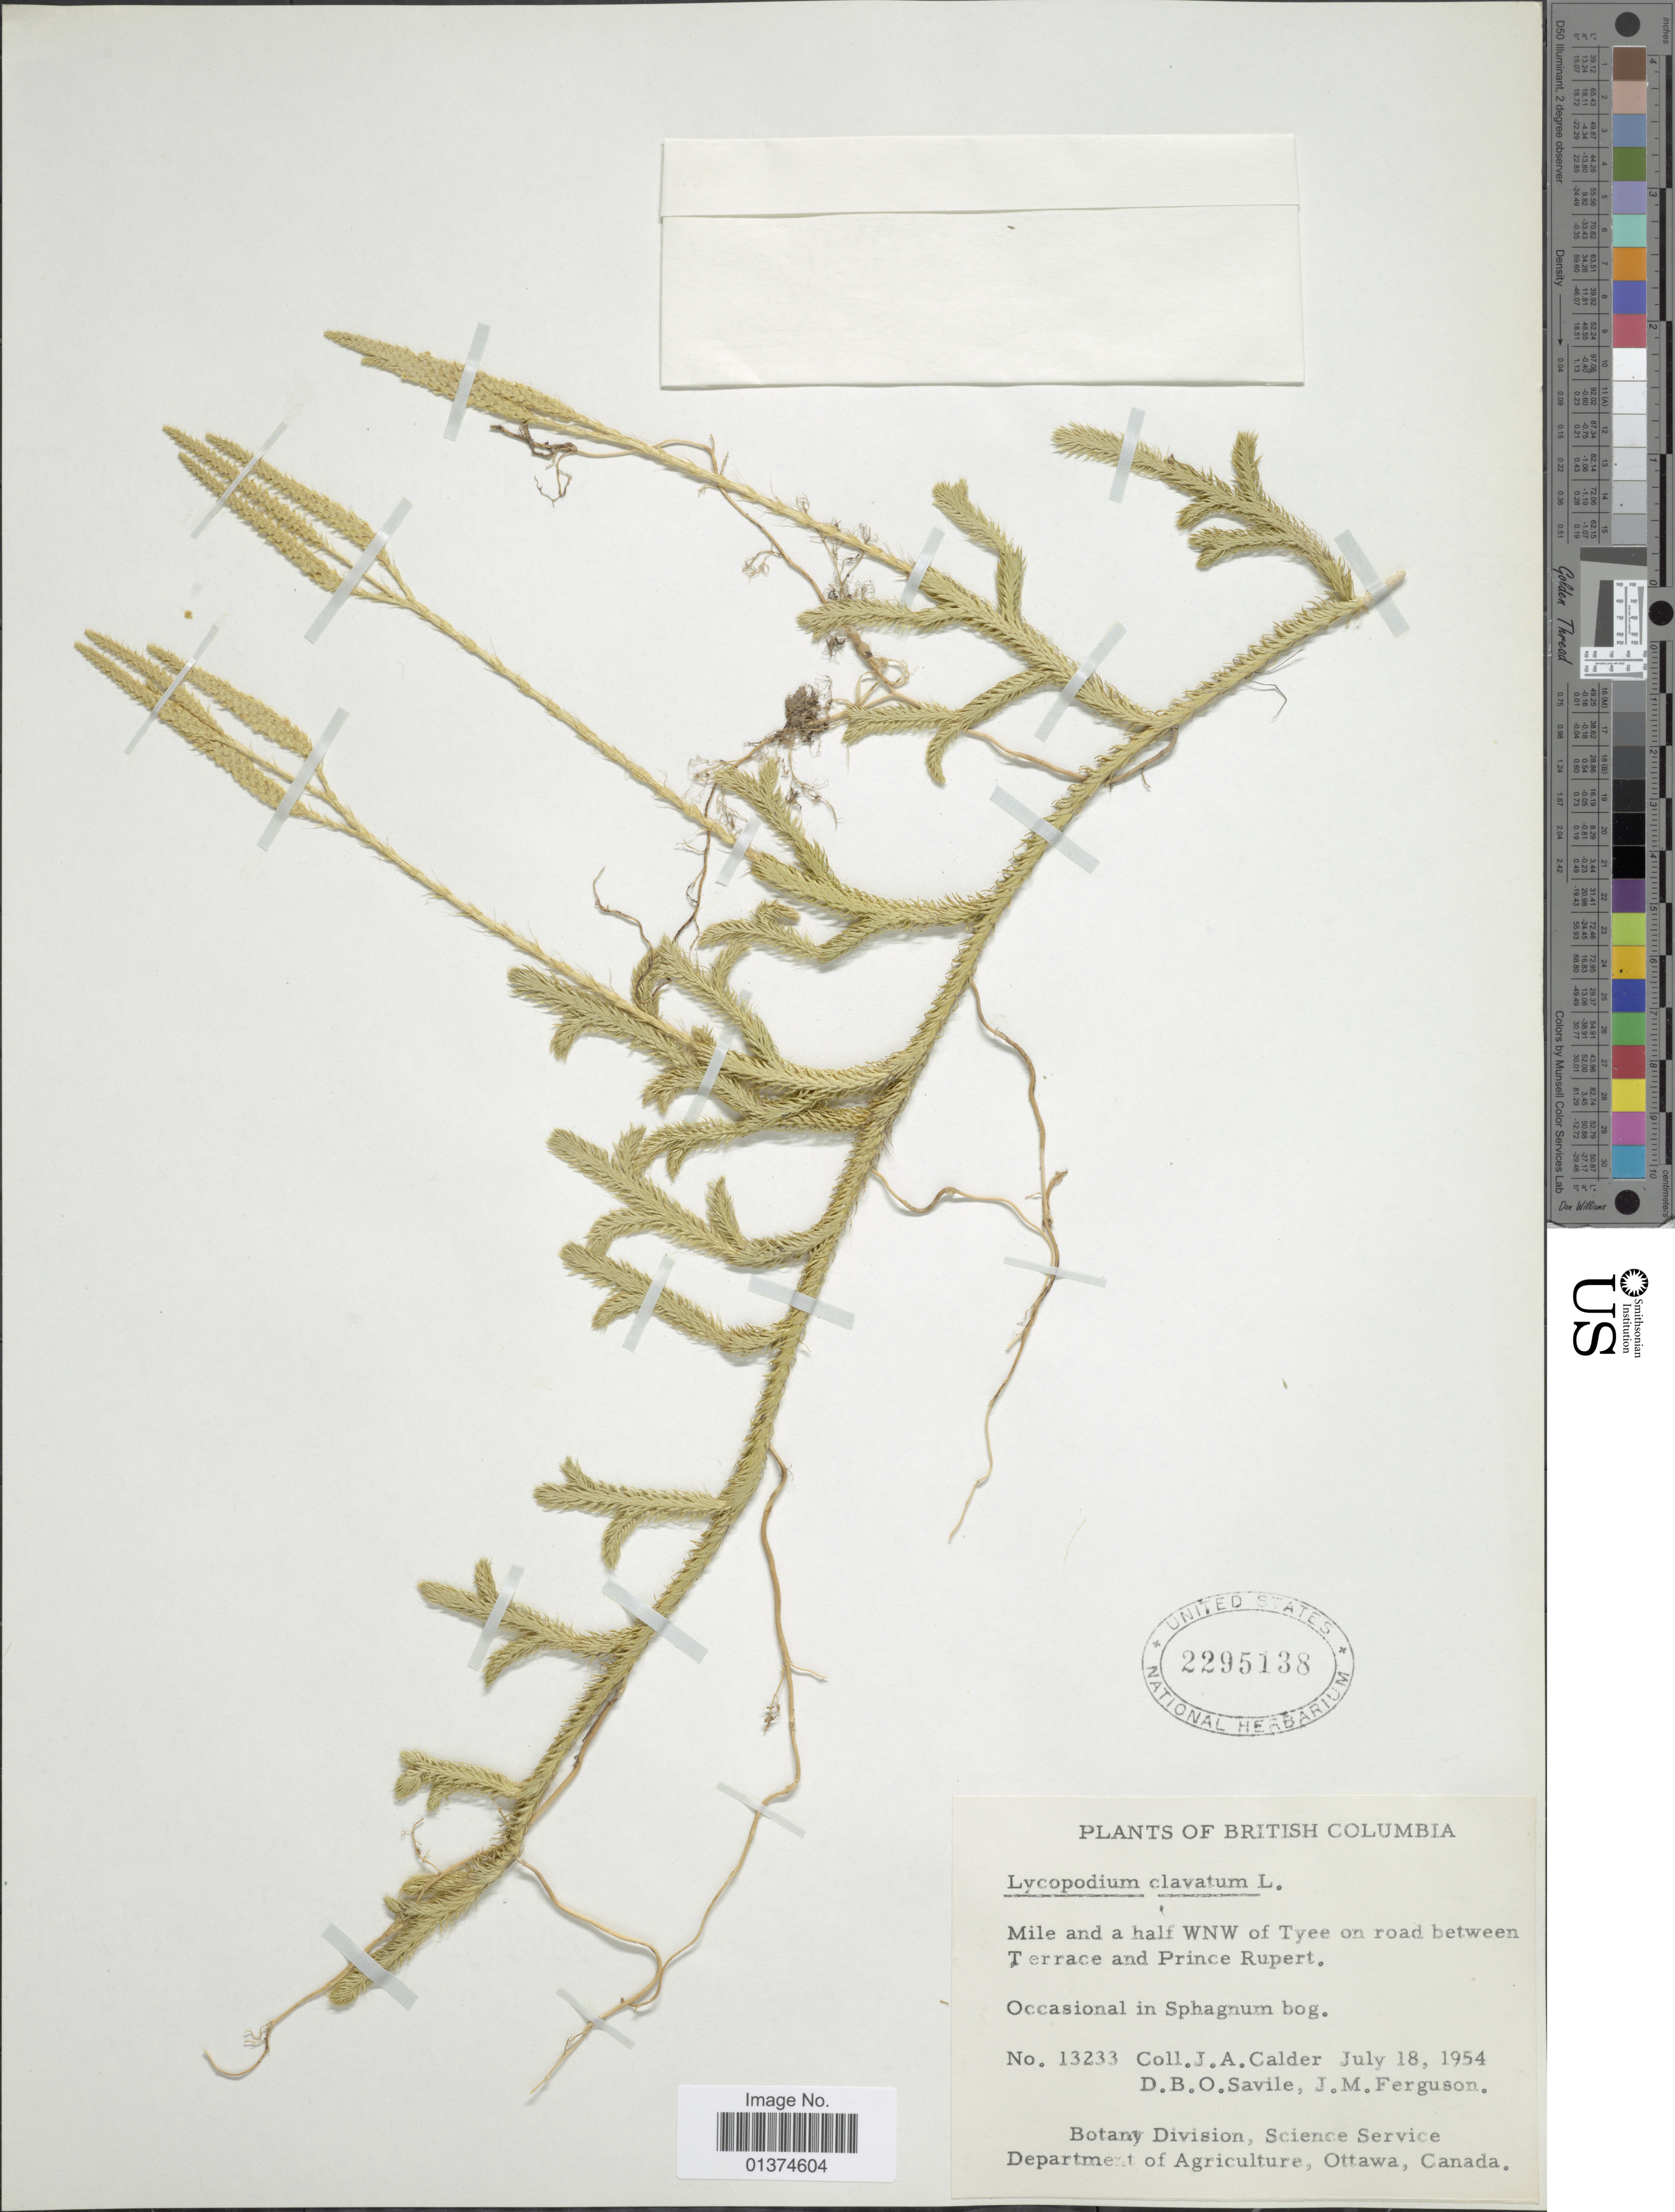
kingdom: Plantae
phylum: Tracheophyta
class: Lycopodiopsida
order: Lycopodiales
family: Lycopodiaceae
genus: Lycopodium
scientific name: Lycopodium clavatum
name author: L.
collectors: J. A. Calder, D. Savile & J. M. Ferguson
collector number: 13233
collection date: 1954-07-18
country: Canada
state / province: British Columbia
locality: Mile and a half WNW of Tyee on road between Terrace and Prince Rupert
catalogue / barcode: US 2295138